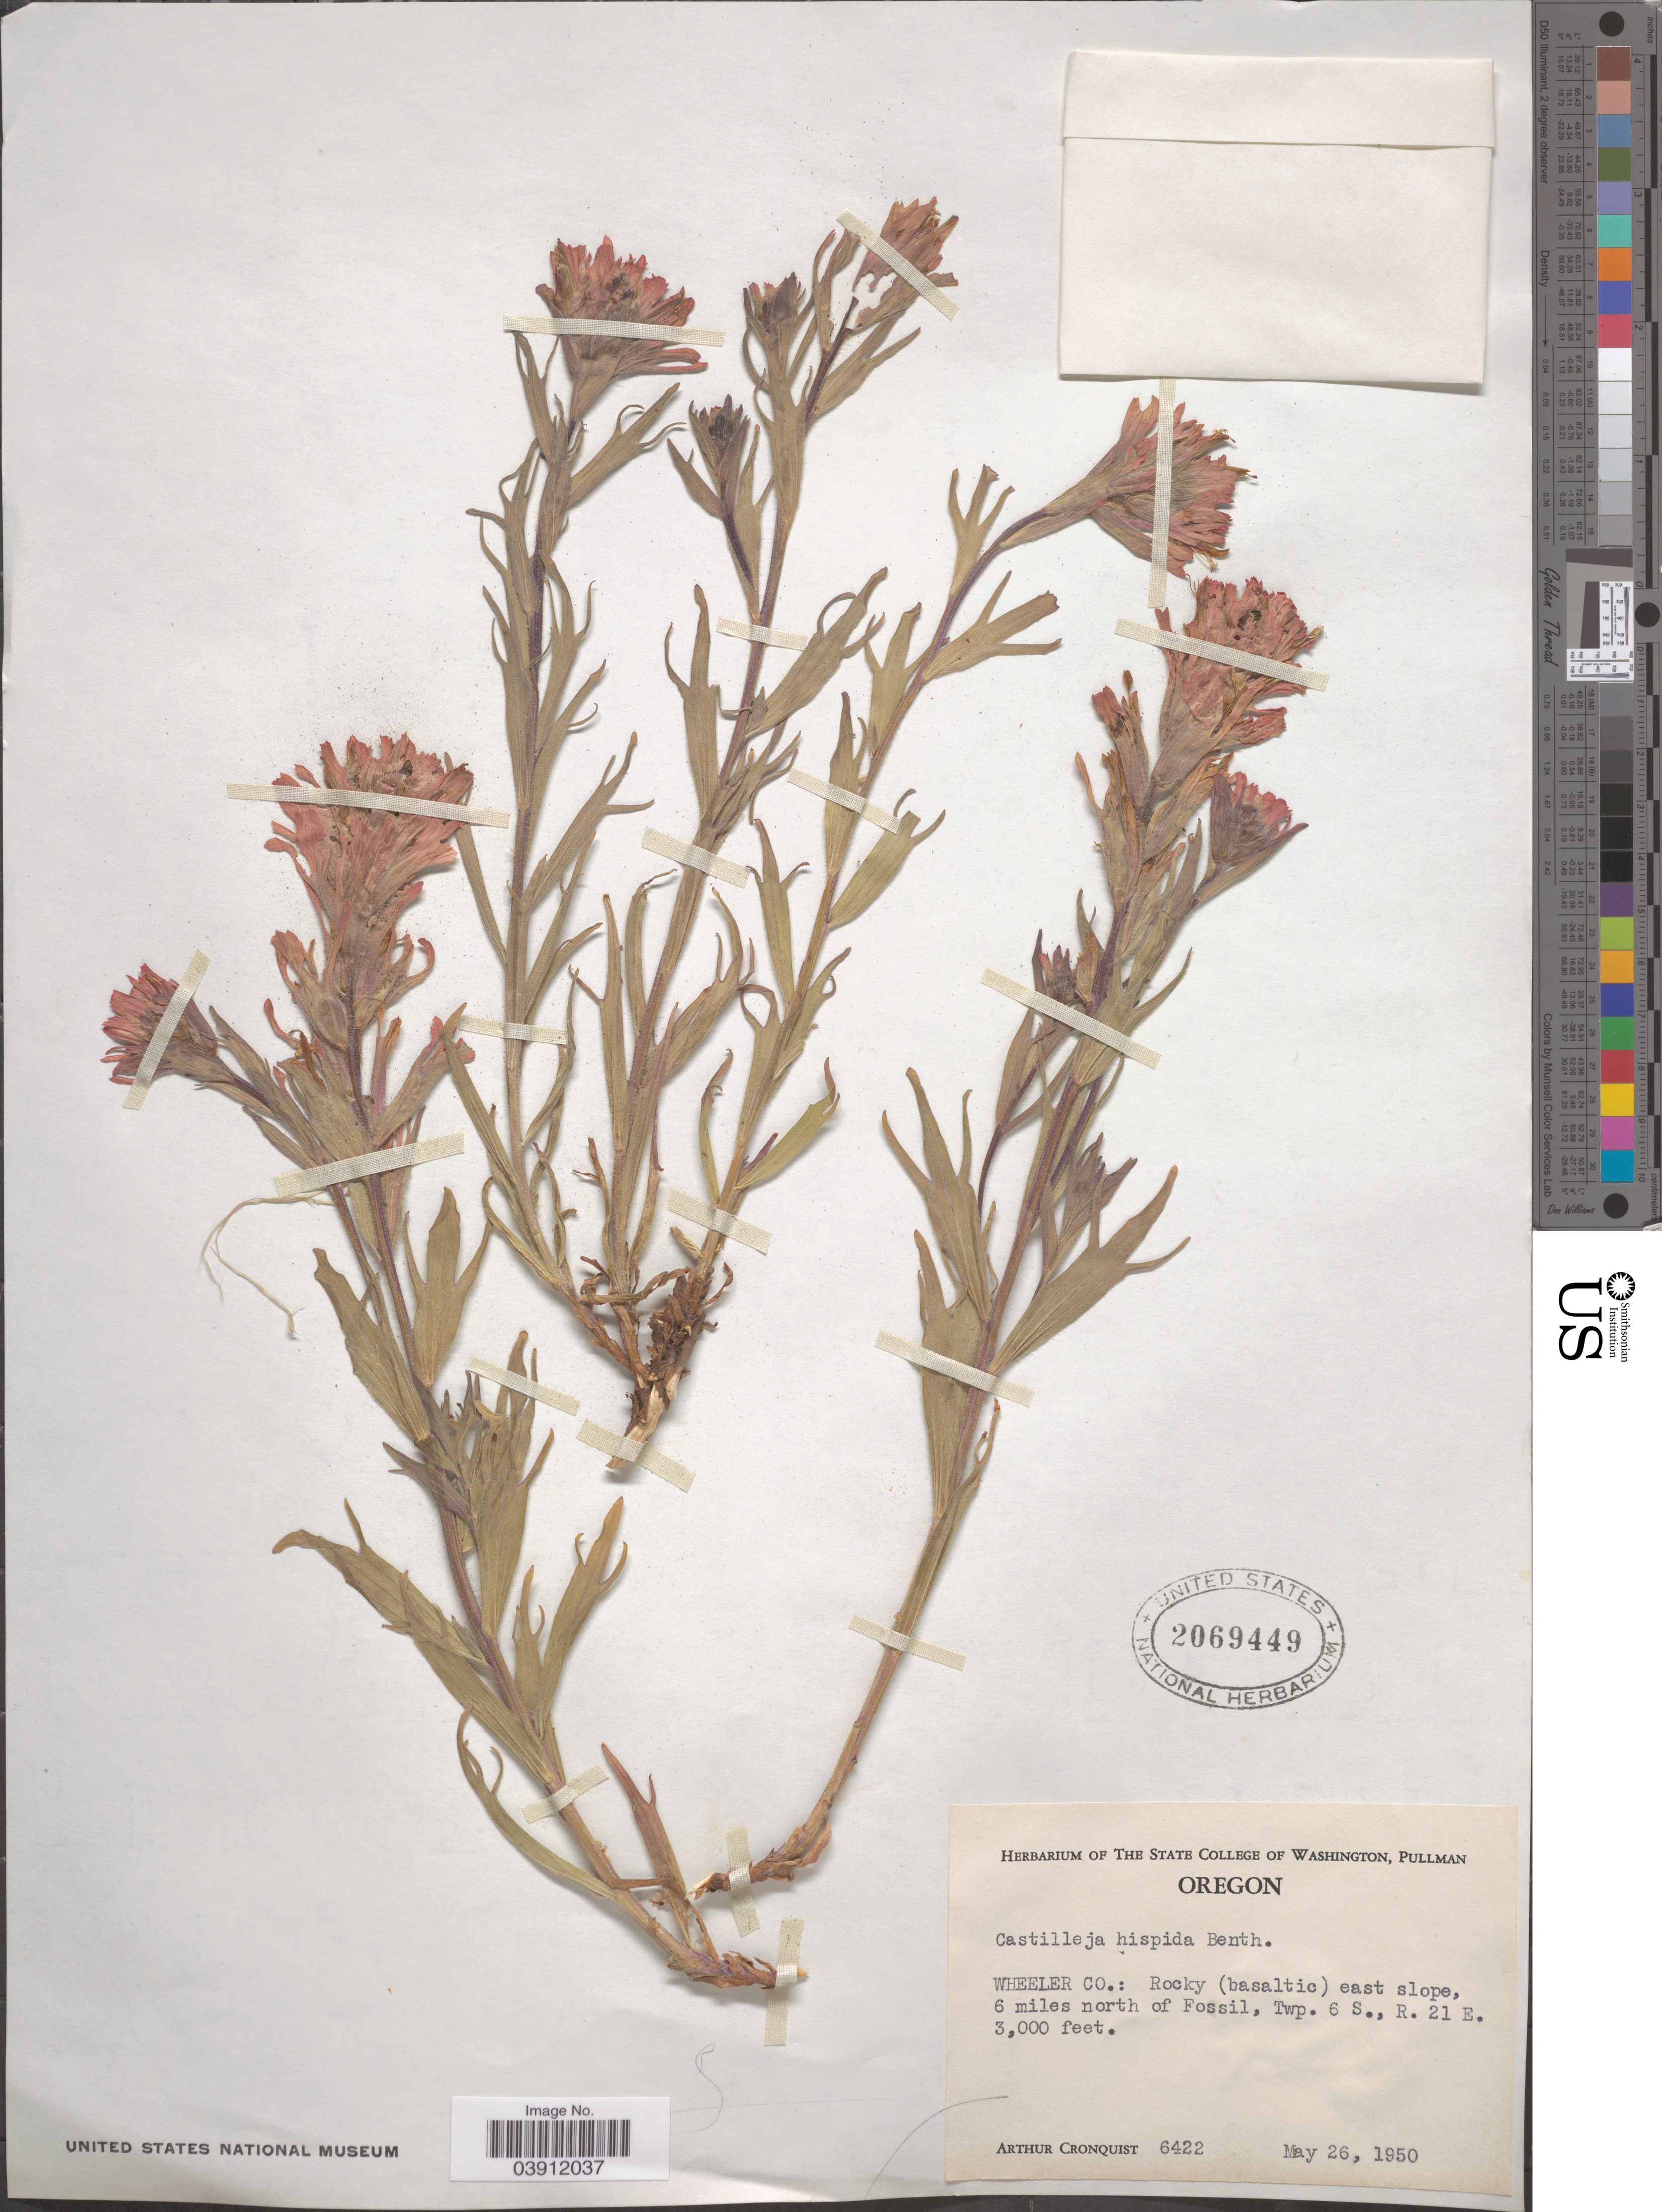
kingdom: Plantae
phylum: Tracheophyta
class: Magnoliopsida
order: Lamiales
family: Orobanchaceae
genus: Castilleja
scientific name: Castilleja hispida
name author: Benth. ex Hook.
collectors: A. J. Cronquist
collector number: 6422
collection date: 1950-05-26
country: United States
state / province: Oregon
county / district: Wheeler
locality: Wheeler Co.: Rocky (basaltic) east slope, 6 miles north of Fossil, Twp. 6 S., R. 21 E.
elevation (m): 914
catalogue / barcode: US 2069449